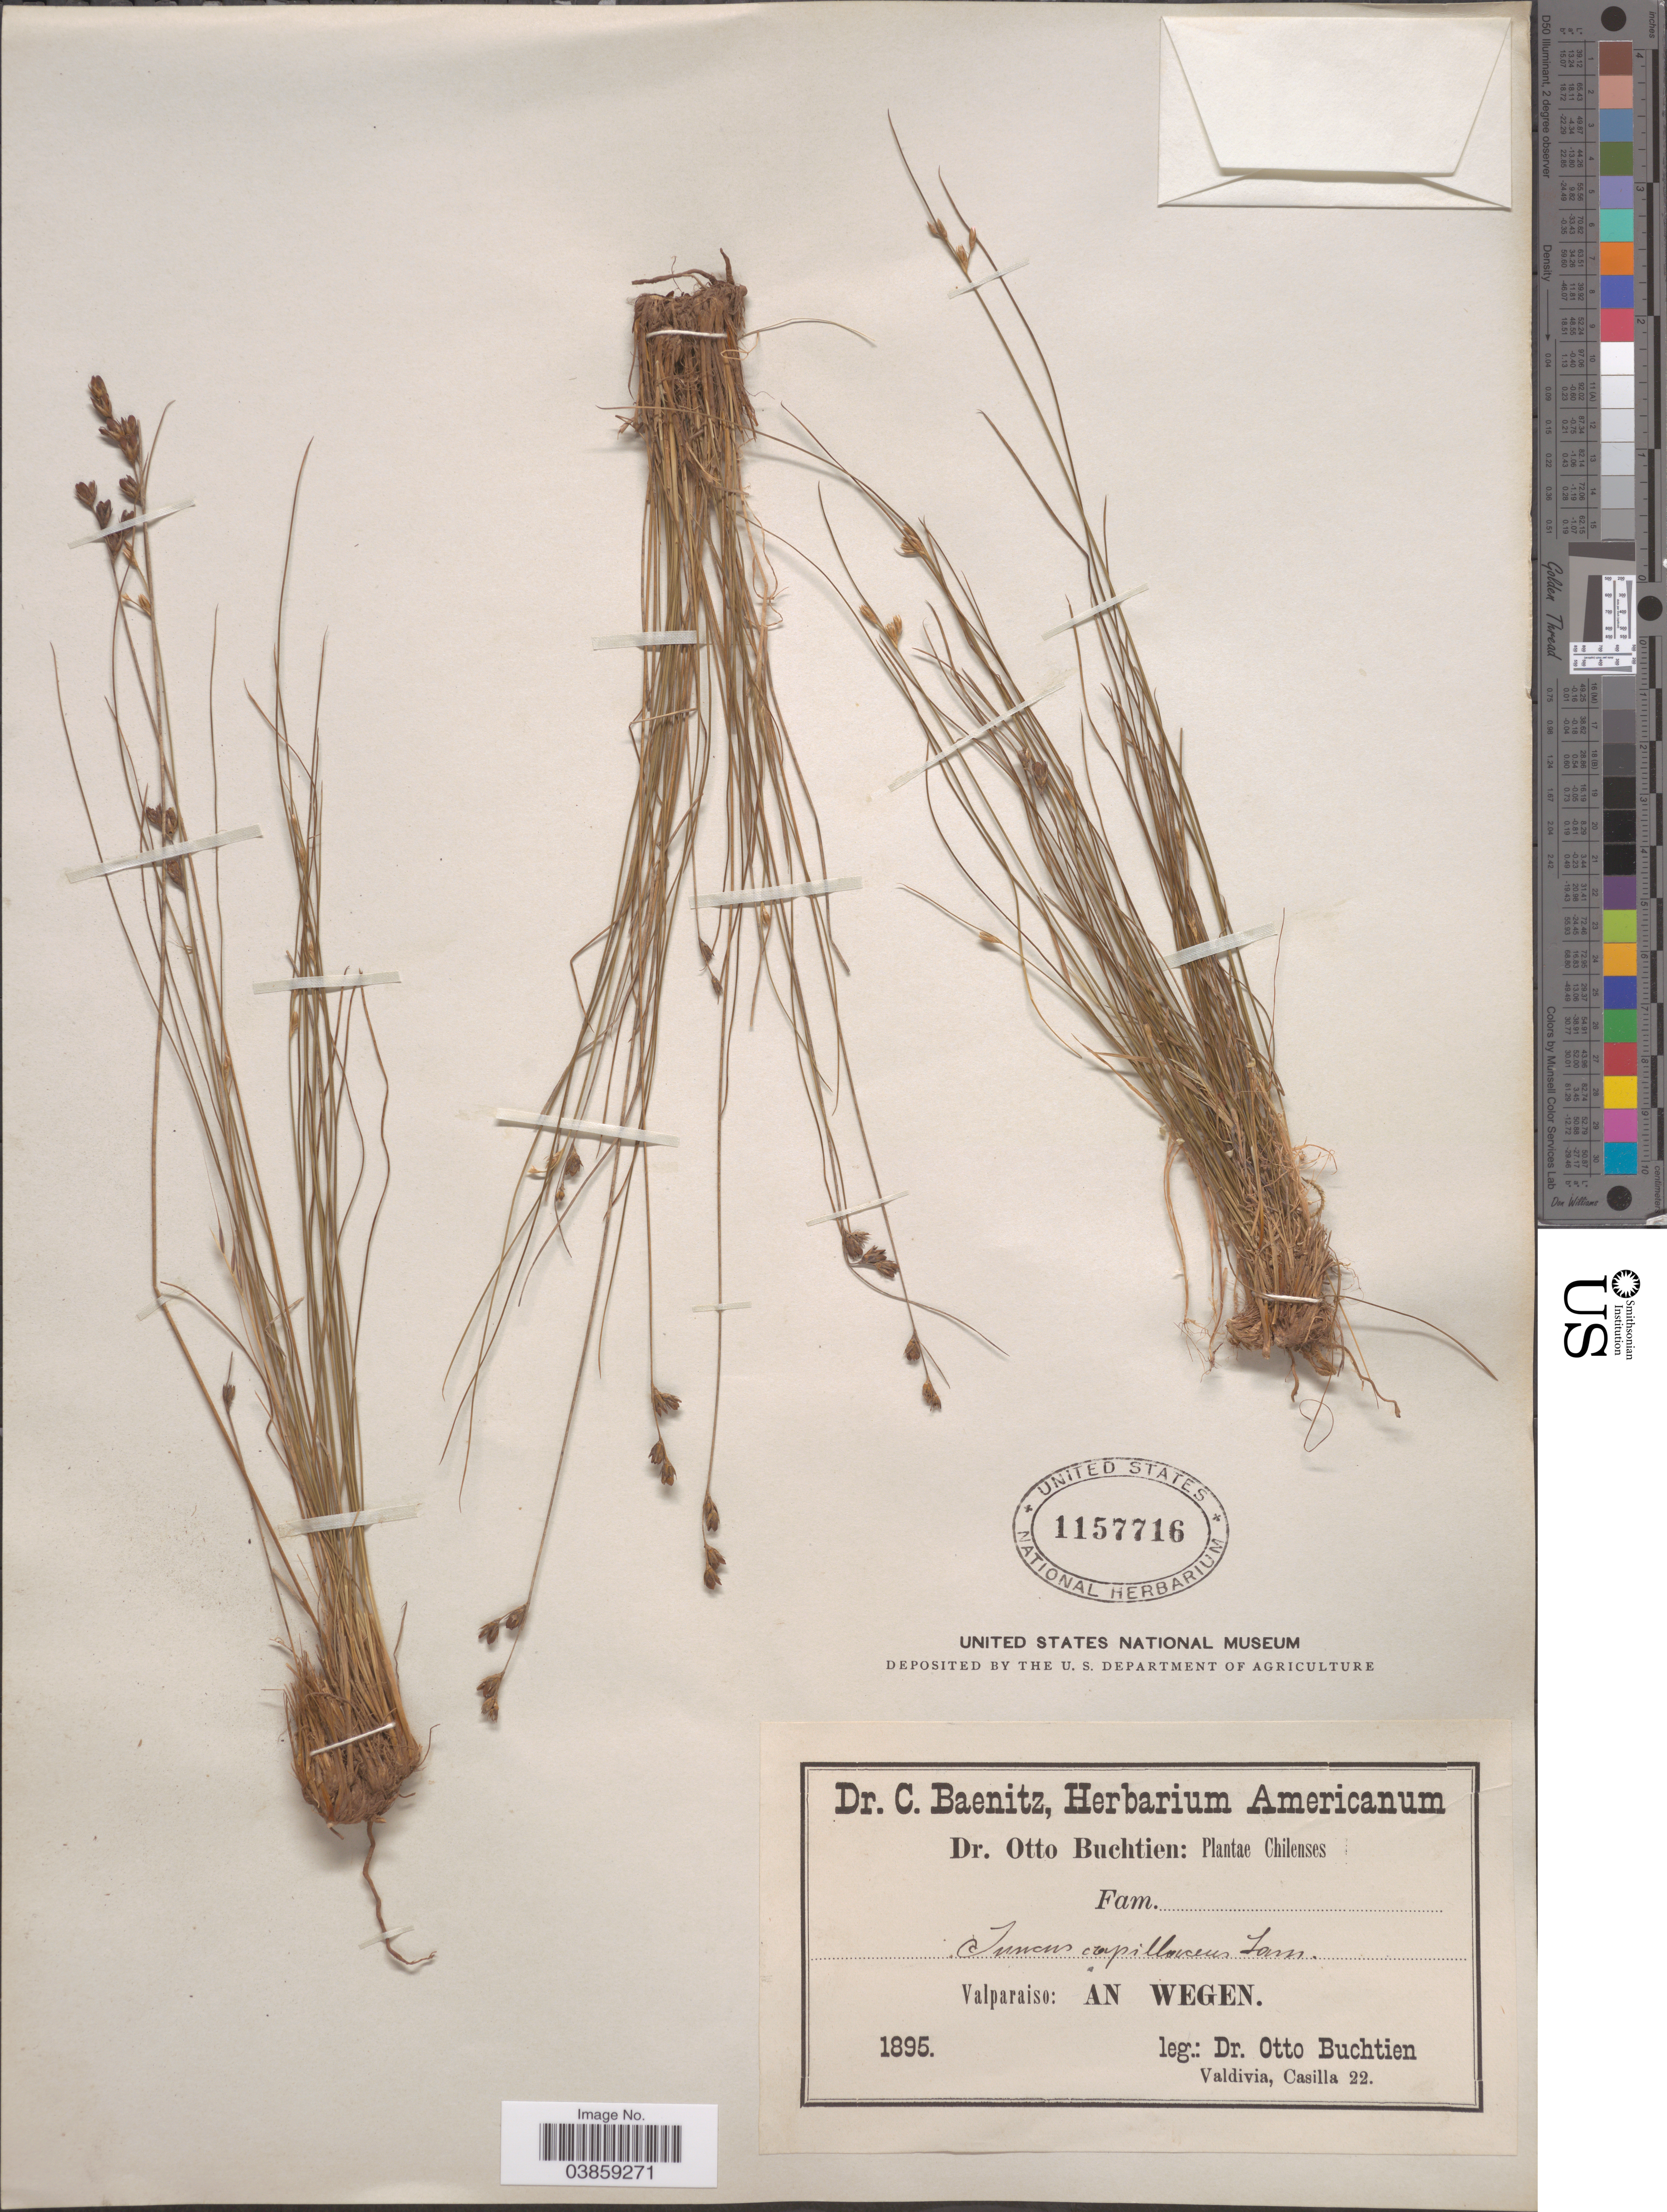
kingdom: Plantae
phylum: Tracheophyta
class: Liliopsida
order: Poales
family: Juncaceae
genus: Juncus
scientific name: Juncus capillaceus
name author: Lam.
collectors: O. Buchtien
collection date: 1895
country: Chile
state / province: Valparaíso (V)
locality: An Wegen.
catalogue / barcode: US 1157716